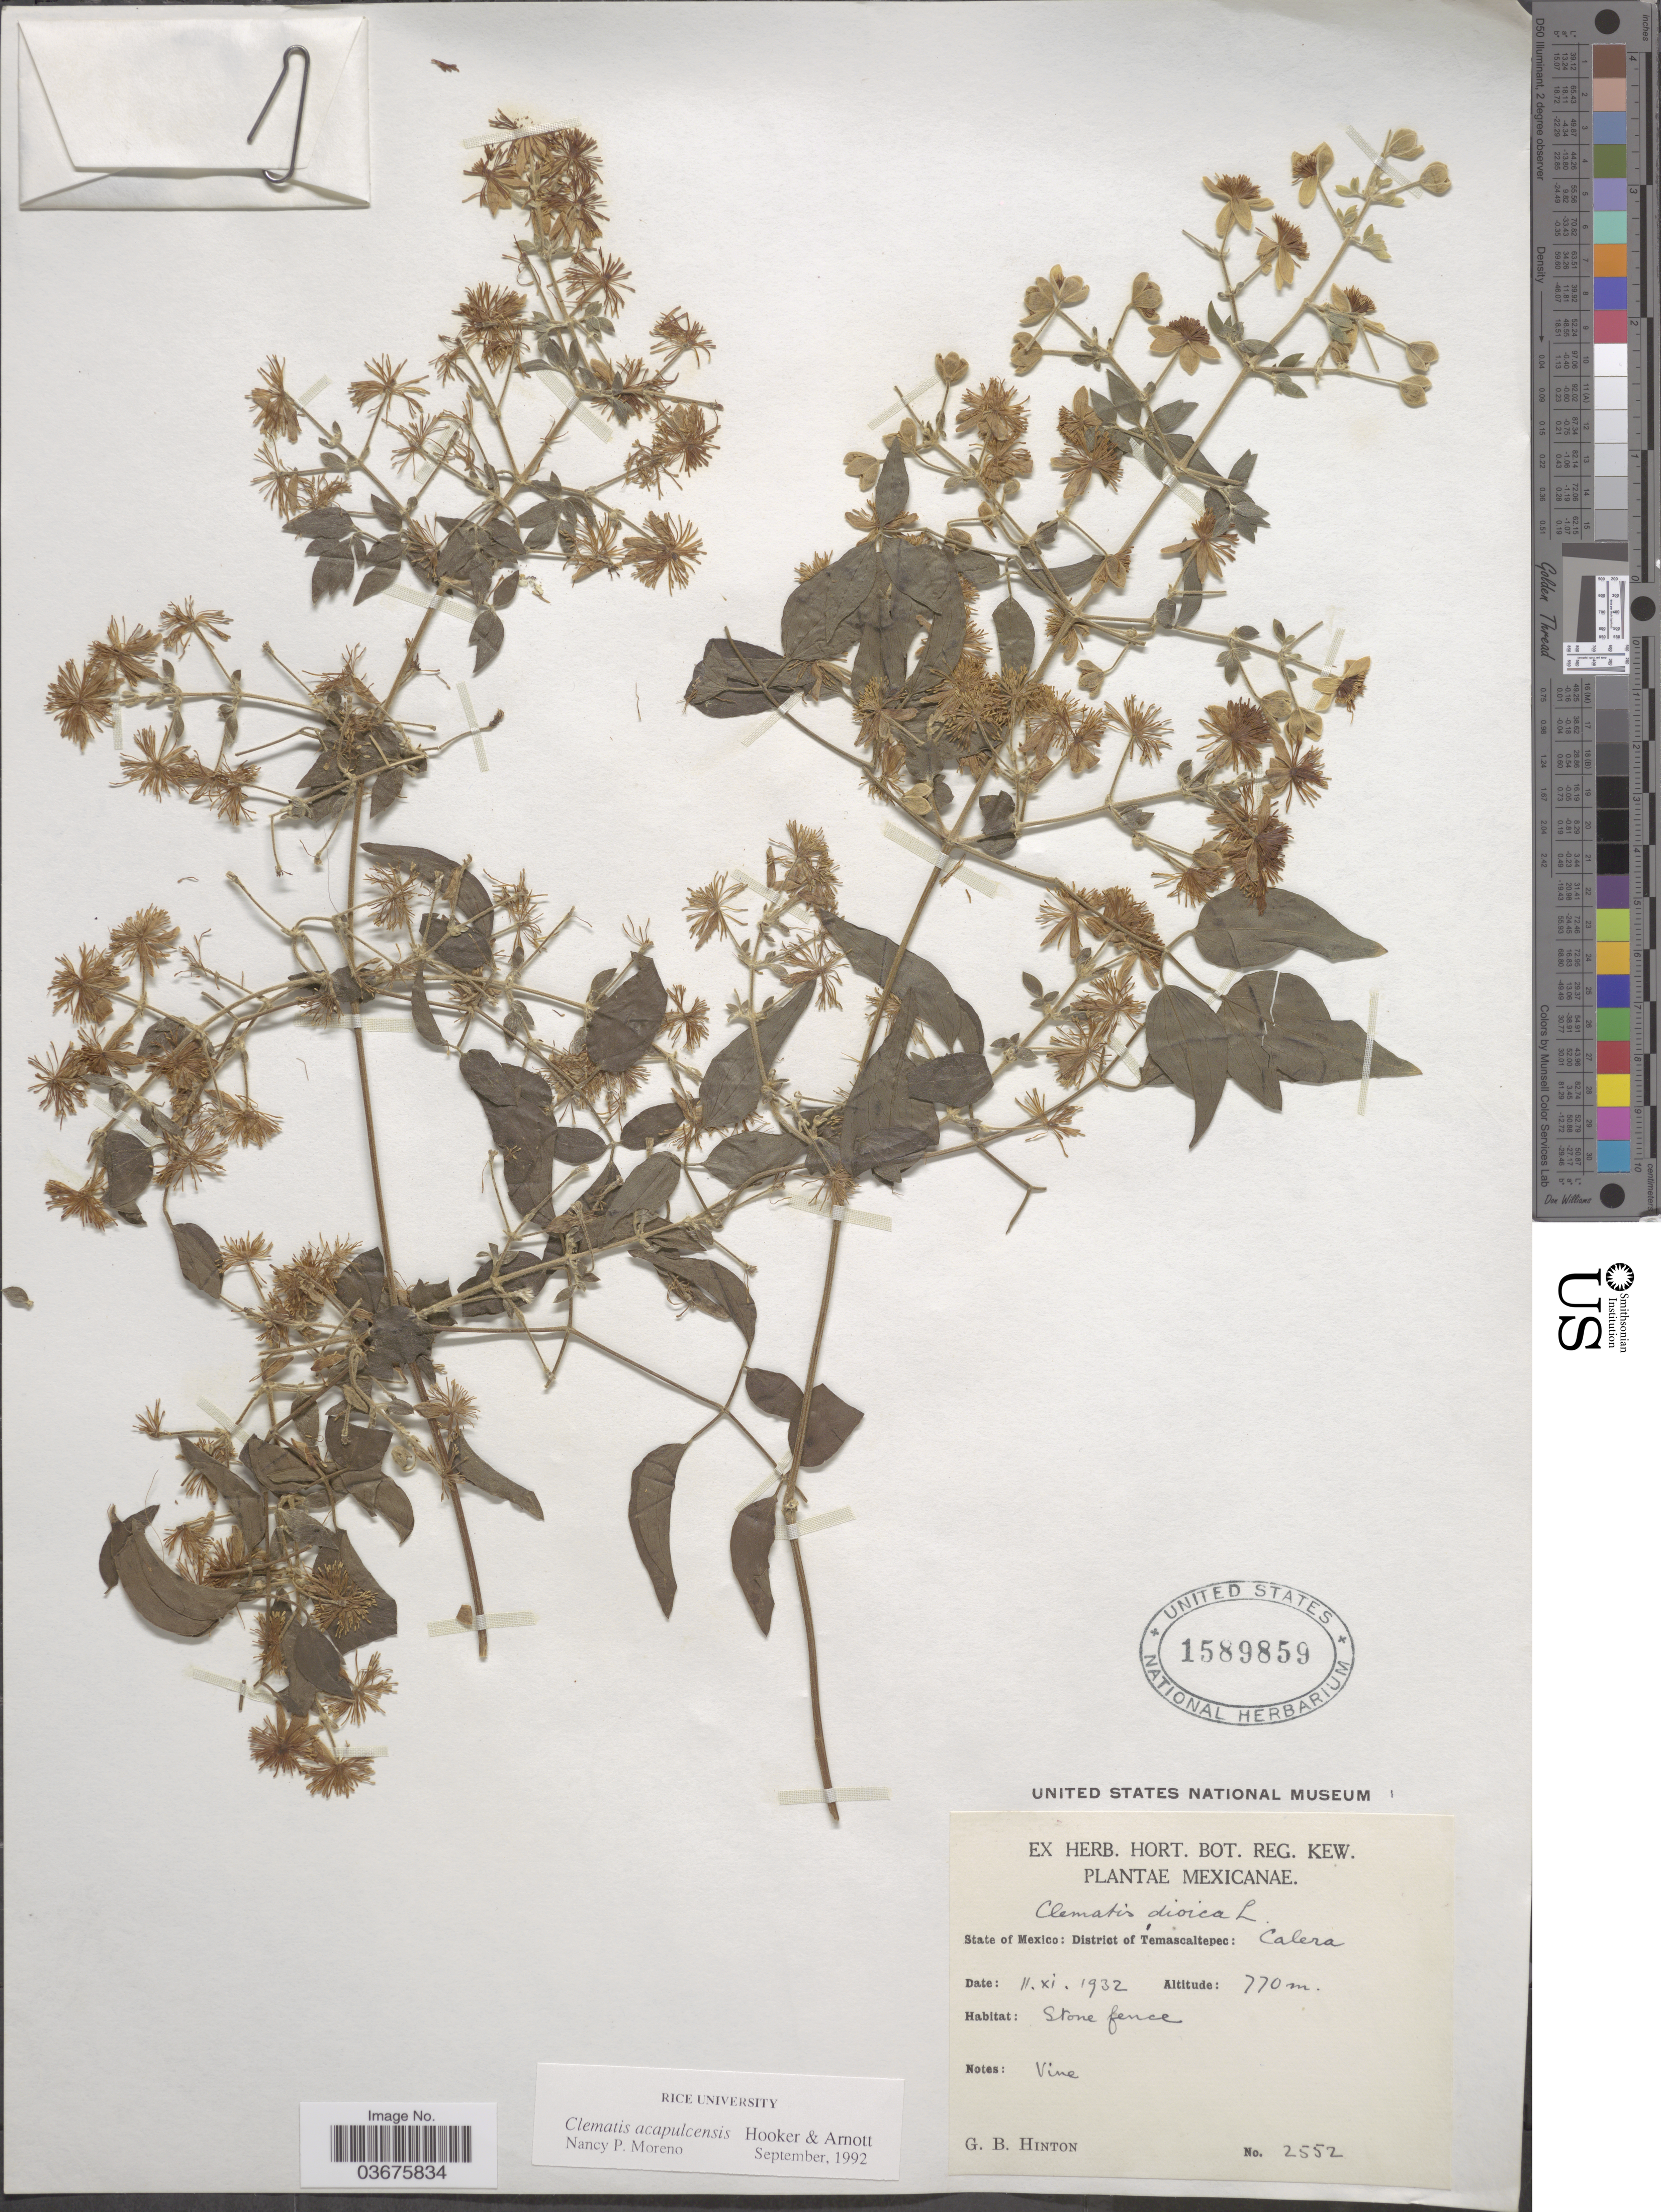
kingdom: Plantae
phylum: Tracheophyta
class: Magnoliopsida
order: Ranunculales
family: Ranunculaceae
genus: Clematis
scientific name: Clematis acapulcensis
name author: Hook. & Arn.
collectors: G. B. Hinton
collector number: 2552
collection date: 1932-11-11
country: Mexico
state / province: México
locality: District of Temascaltepec.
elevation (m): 770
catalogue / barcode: US 1589859